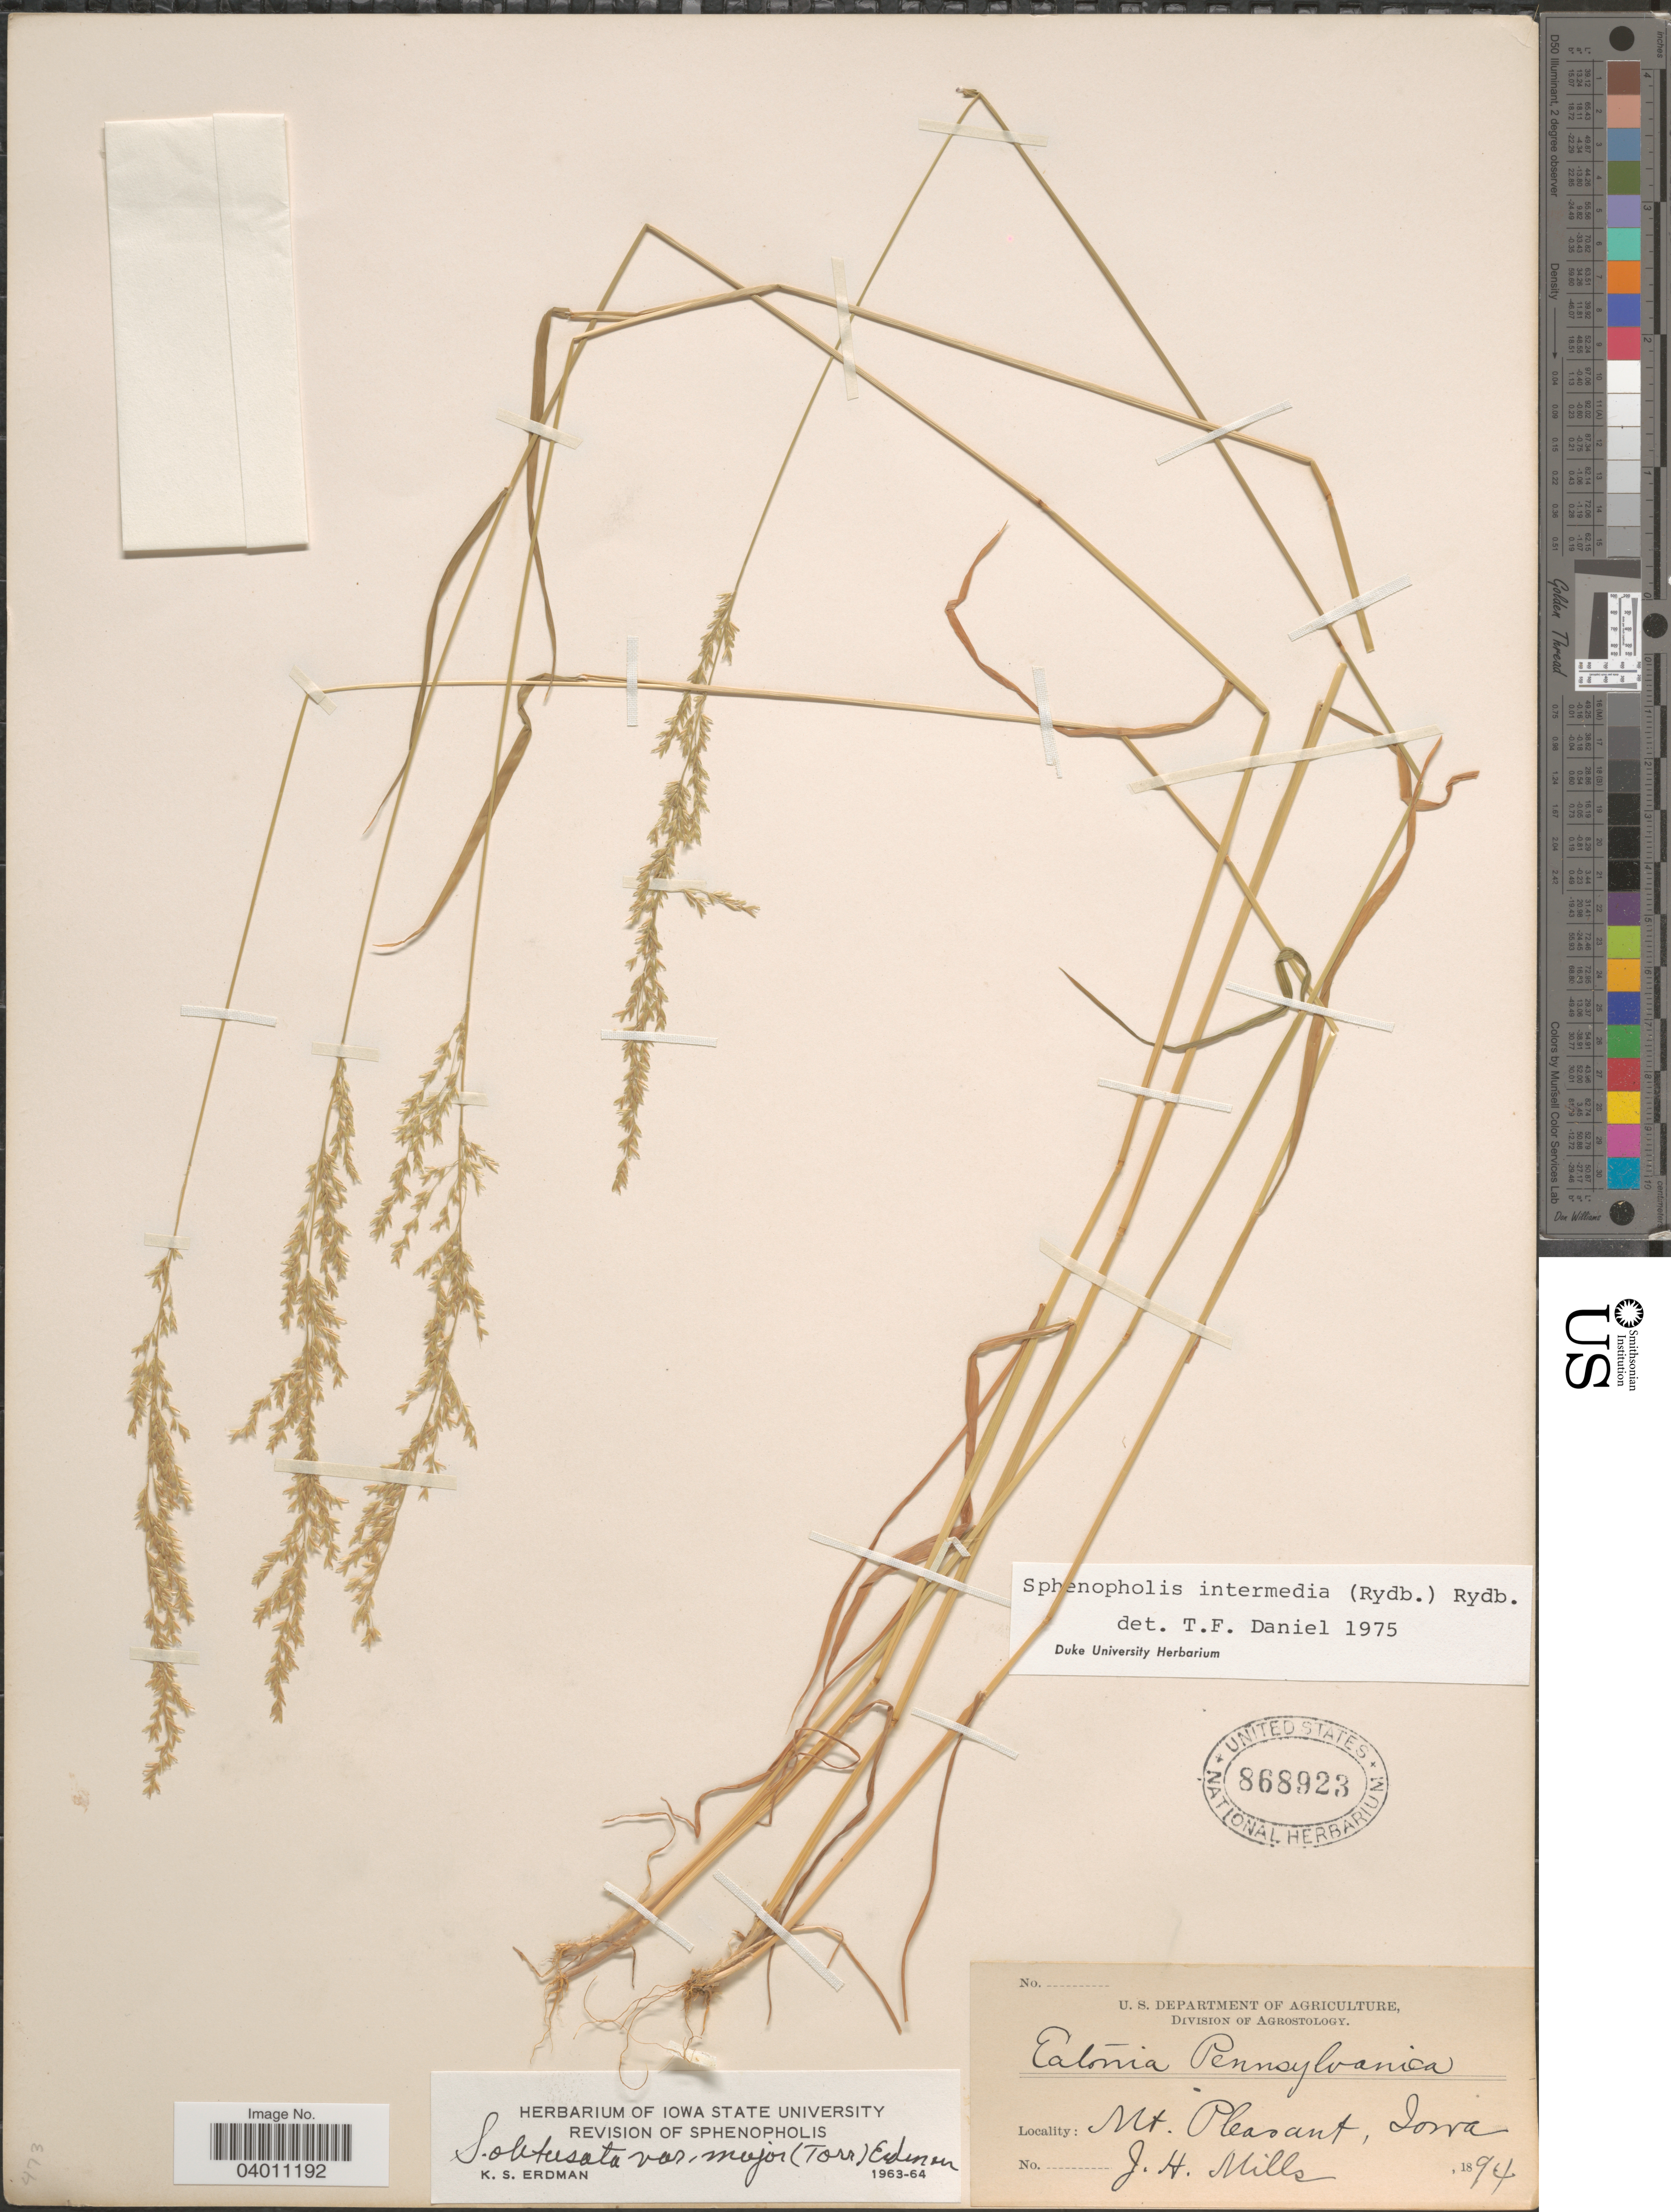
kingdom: Plantae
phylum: Tracheophyta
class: Liliopsida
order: Poales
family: Poaceae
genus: Sphenopholis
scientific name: Sphenopholis intermedia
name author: (Rydb.) Rydb.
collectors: J. Mills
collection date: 1894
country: United States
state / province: Iowa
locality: Mt. Pleasant.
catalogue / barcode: US 868923